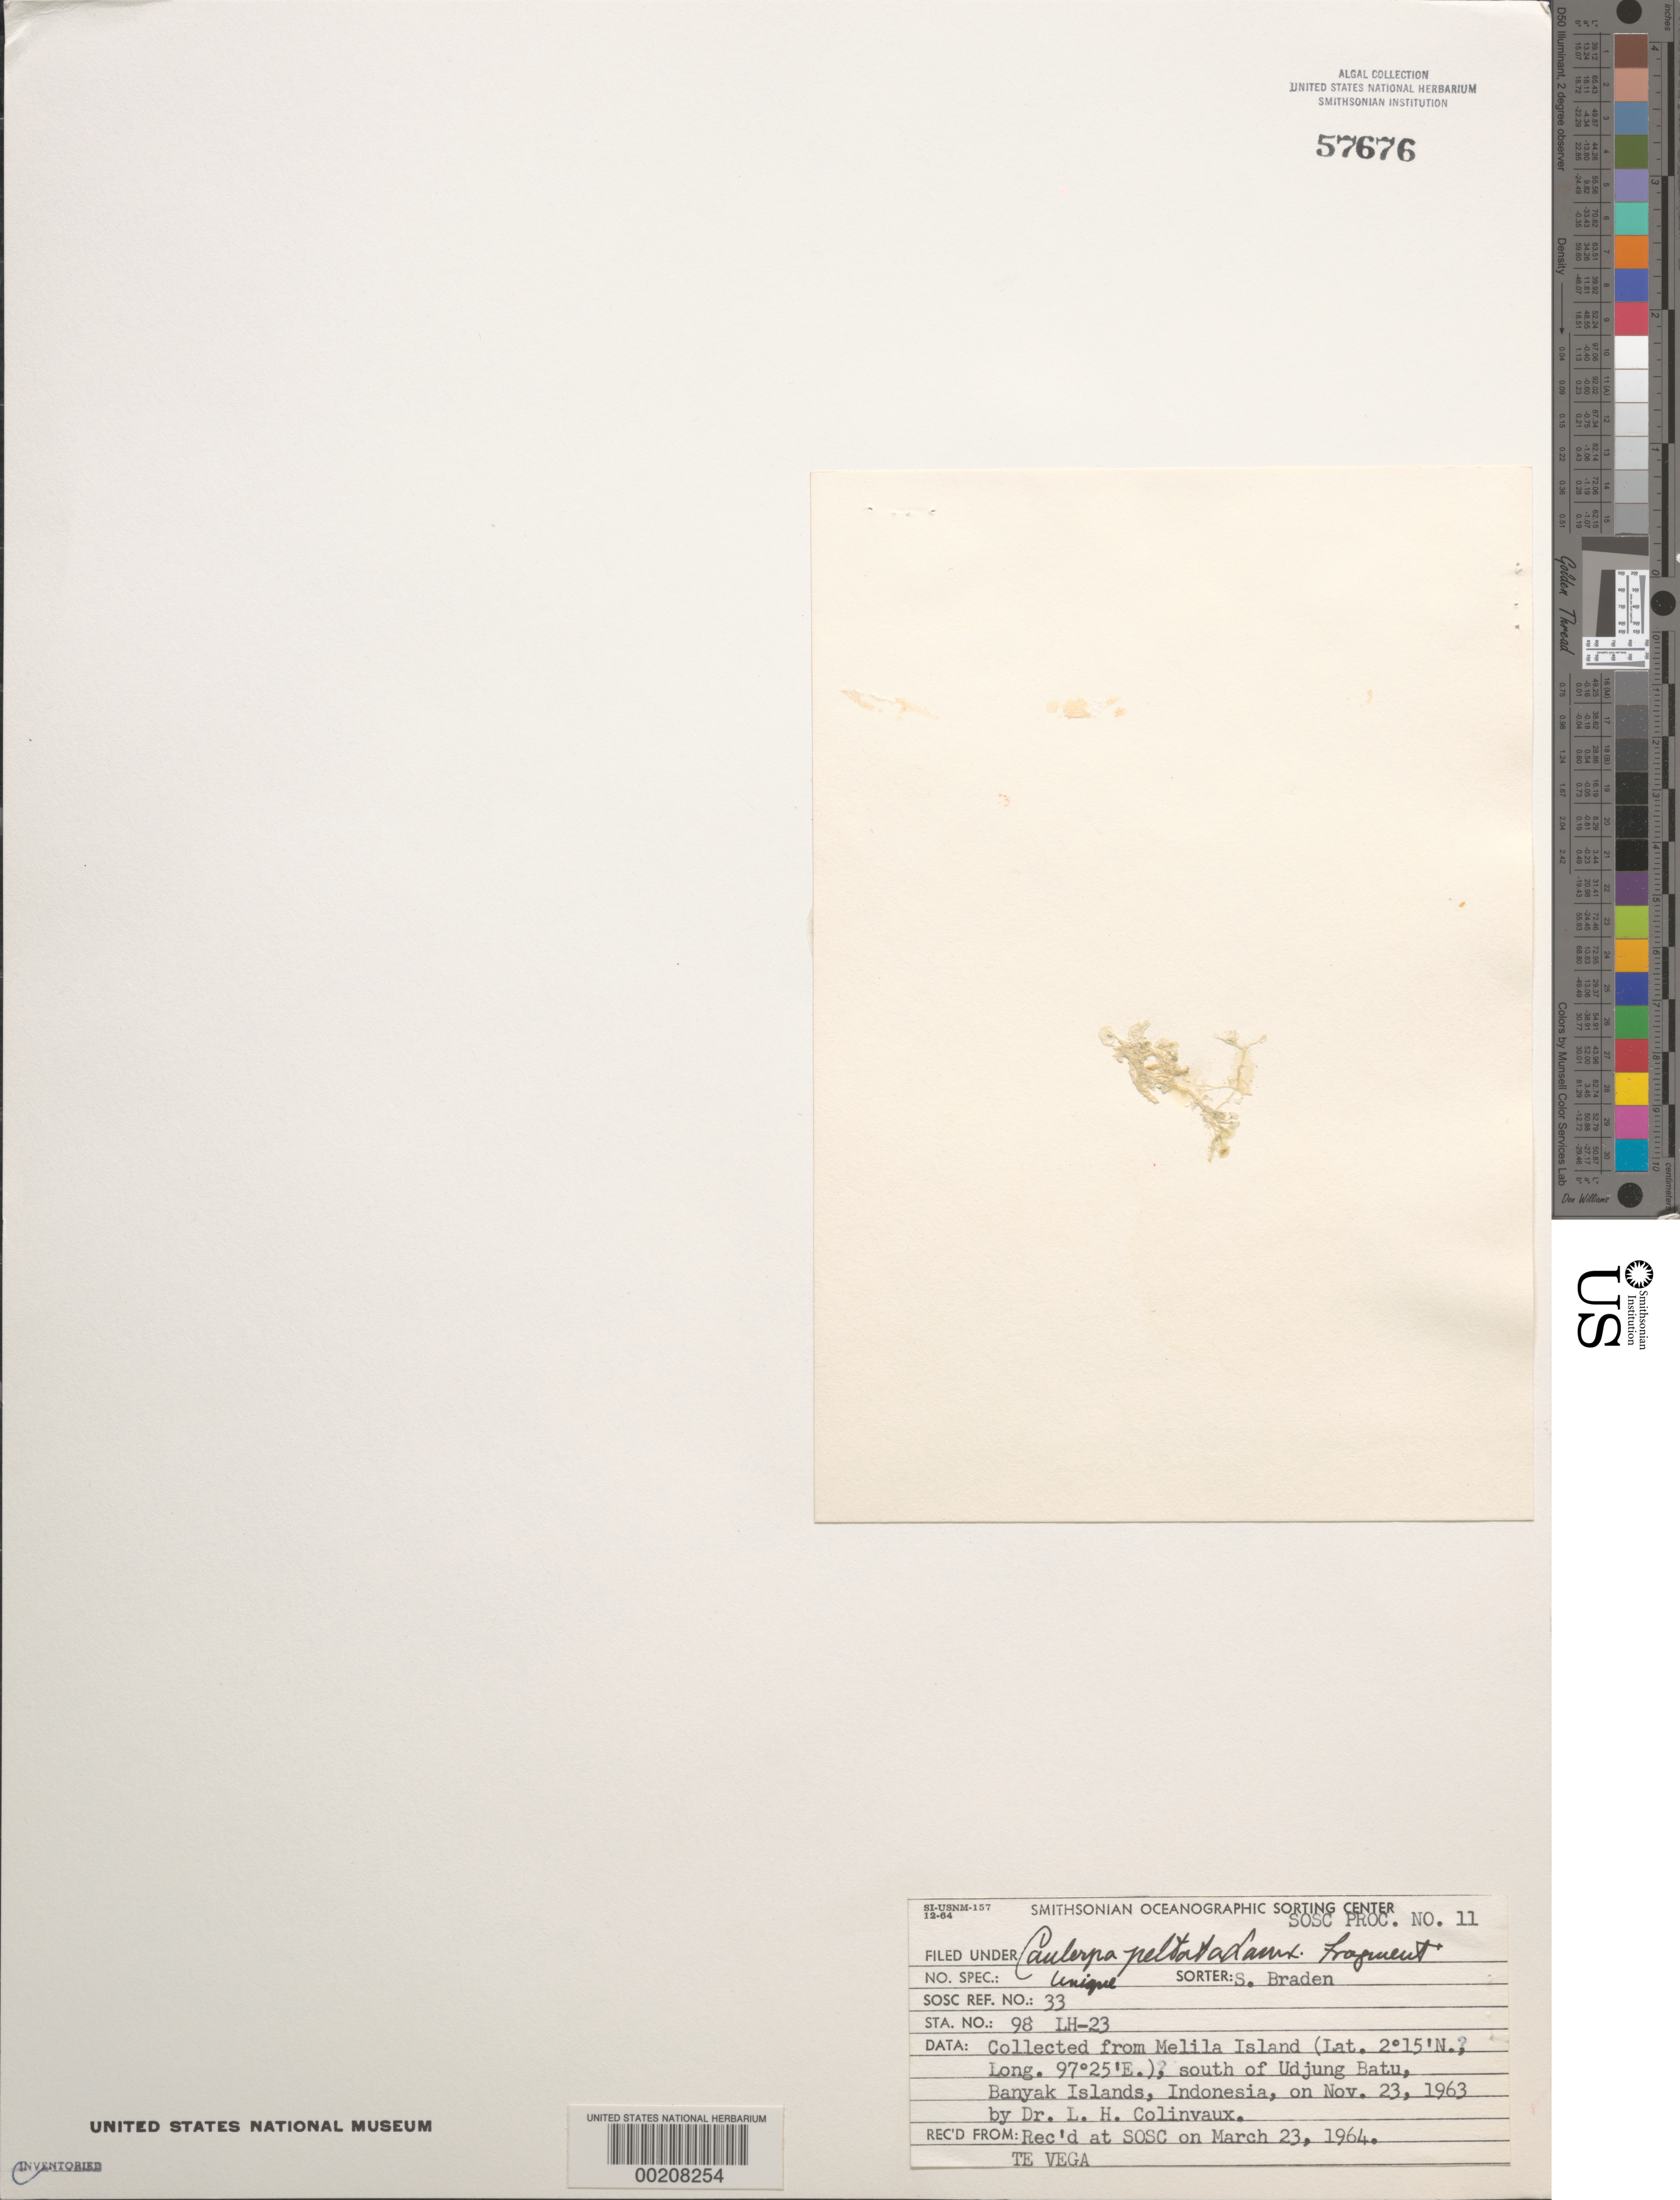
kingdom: Plantae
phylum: Chlorophyta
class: Ulvophyceae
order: Cladophorales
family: Cladophoraceae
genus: Cladophora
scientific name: Cladophora glomerata var. crassior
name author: (C. Agardh) C. Hoek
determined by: Algae name updating Project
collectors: L. Hillis-Colinvaux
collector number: LH-23 & Station 98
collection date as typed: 23 Nov 1963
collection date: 1963-11-23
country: Indonesia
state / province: Sumatra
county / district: Aceh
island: Melila Island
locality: South of Udjung Batu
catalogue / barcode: US 57676